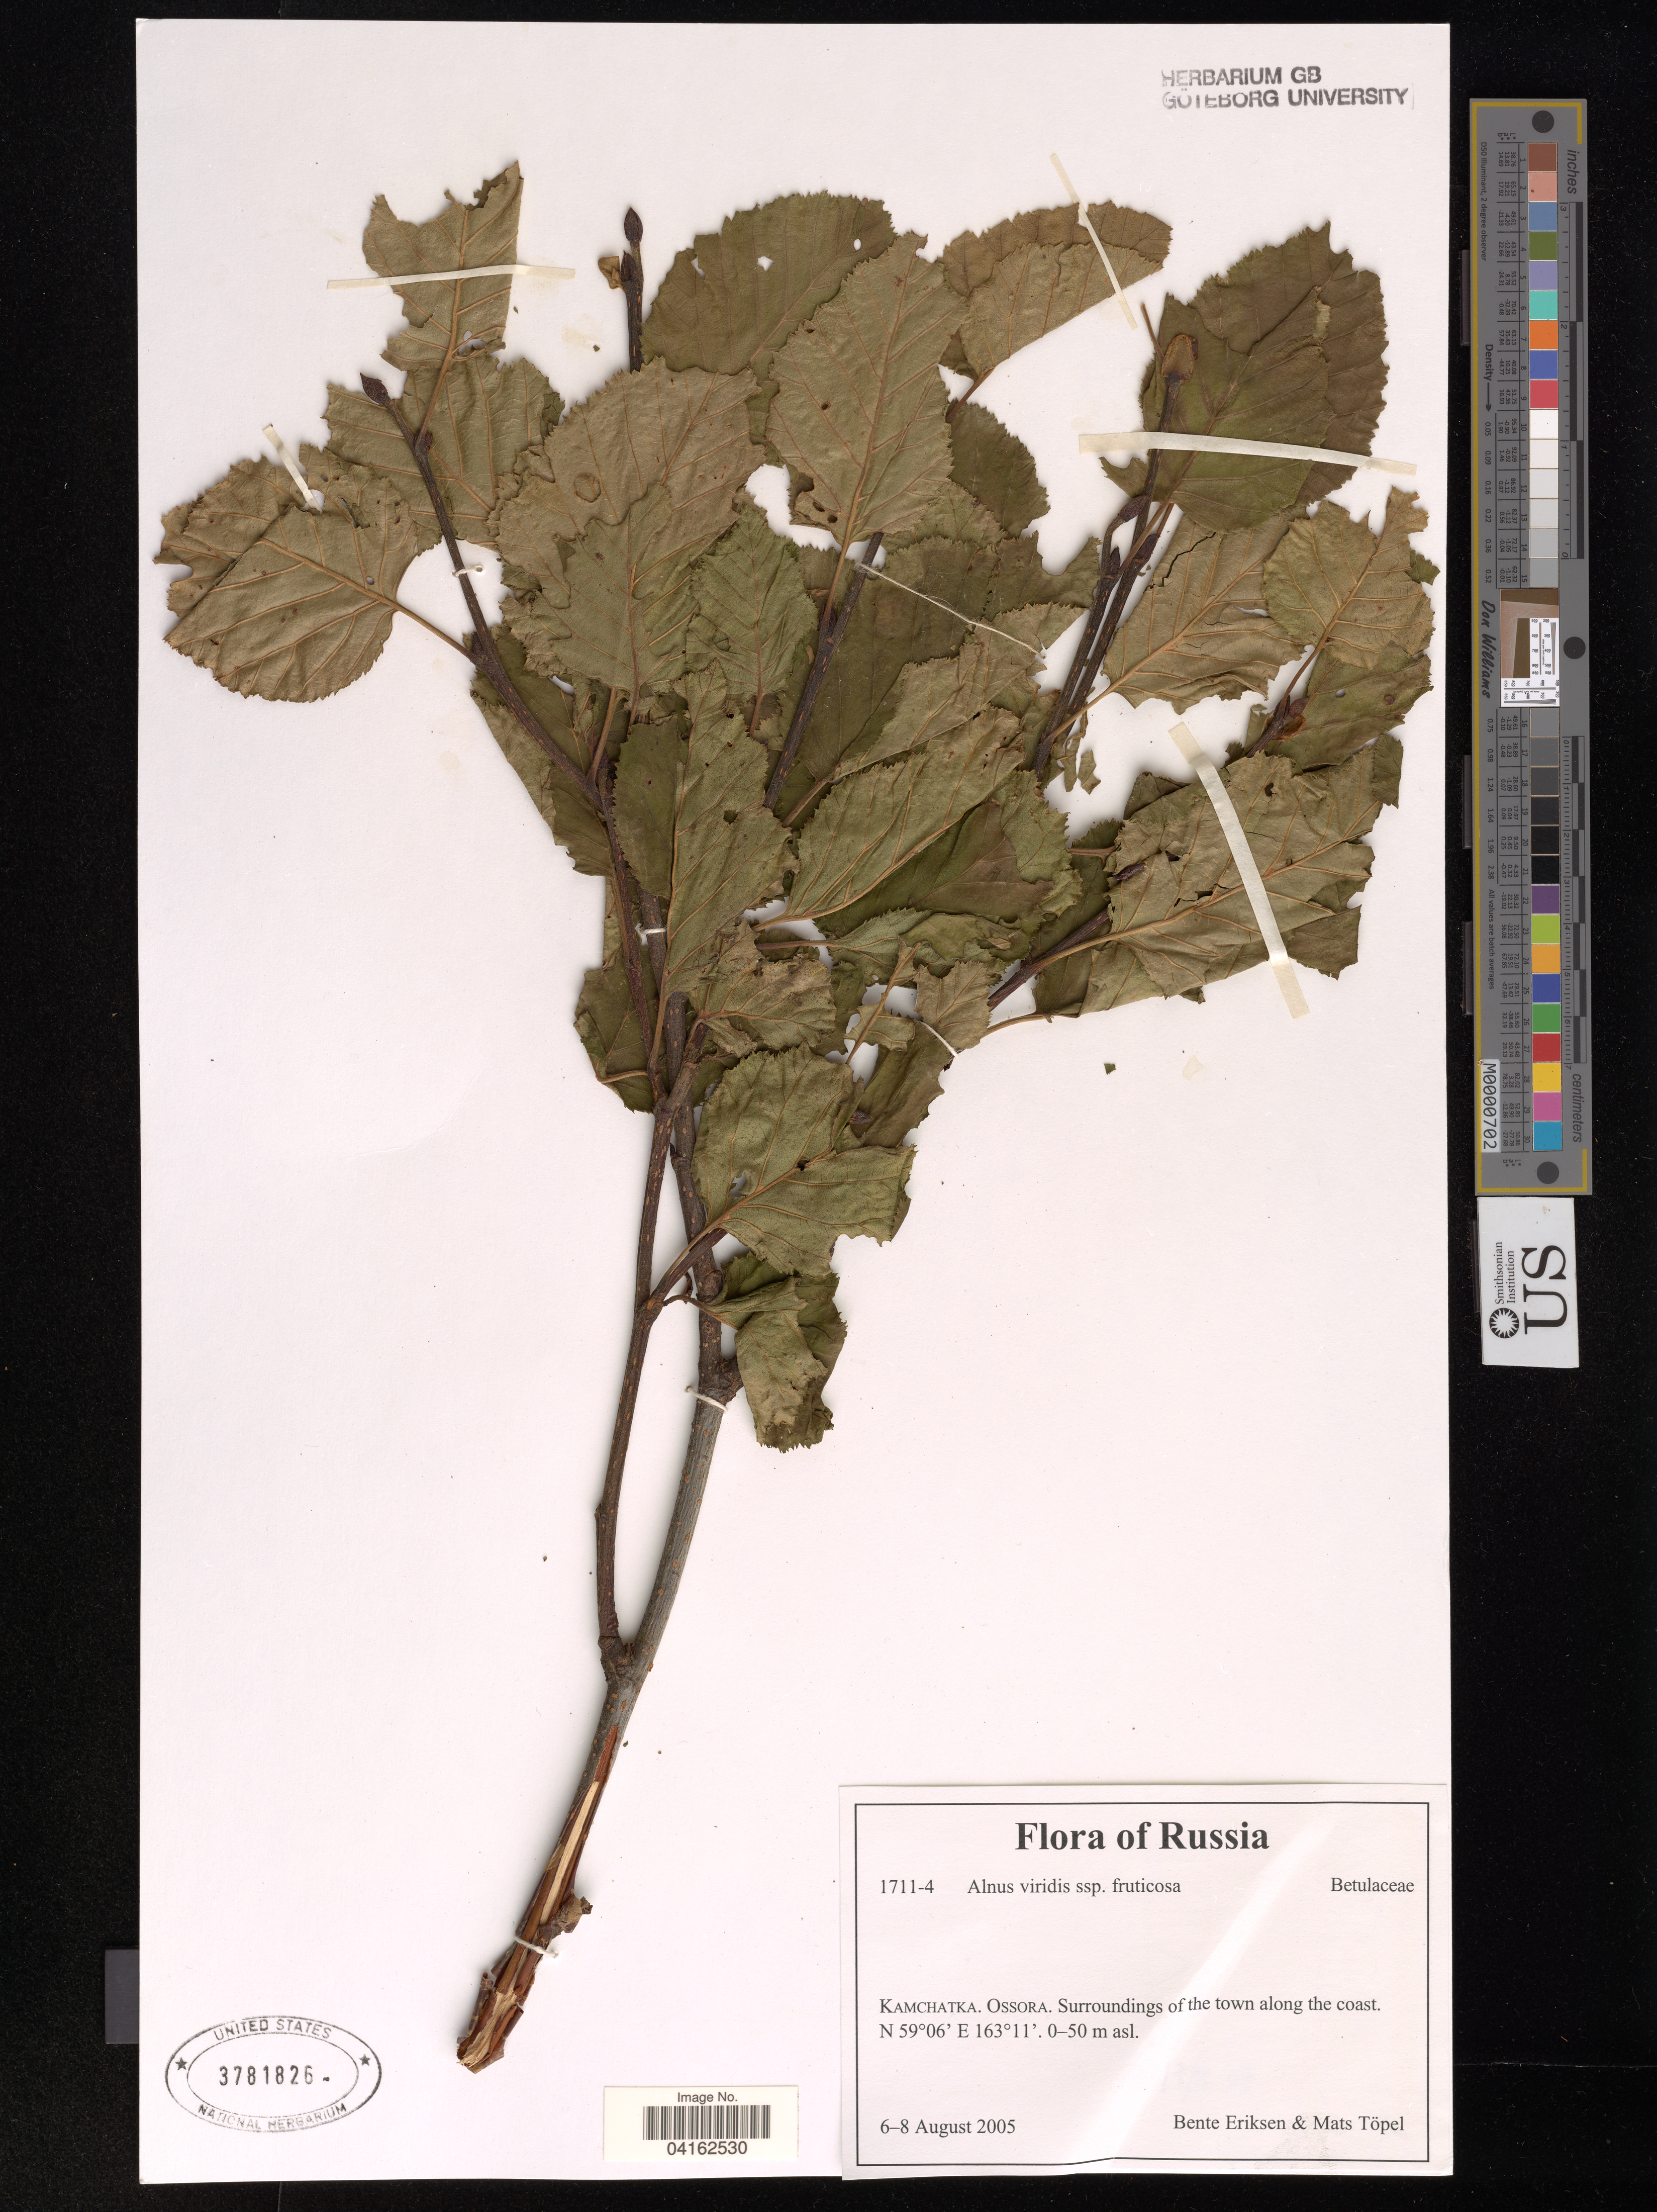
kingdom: Plantae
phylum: Tracheophyta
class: Magnoliopsida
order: Fagales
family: Betulaceae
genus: Alnus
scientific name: Alnus viridis subsp. fruticosa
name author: (Rupr.) Nyman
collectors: B. Eriksen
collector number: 1711-4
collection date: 2005-08-06/2005-08-08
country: Russian Federation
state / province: Kamchatka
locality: Ossora. Surroundings of the town along the coast.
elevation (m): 0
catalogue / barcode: US 3781826